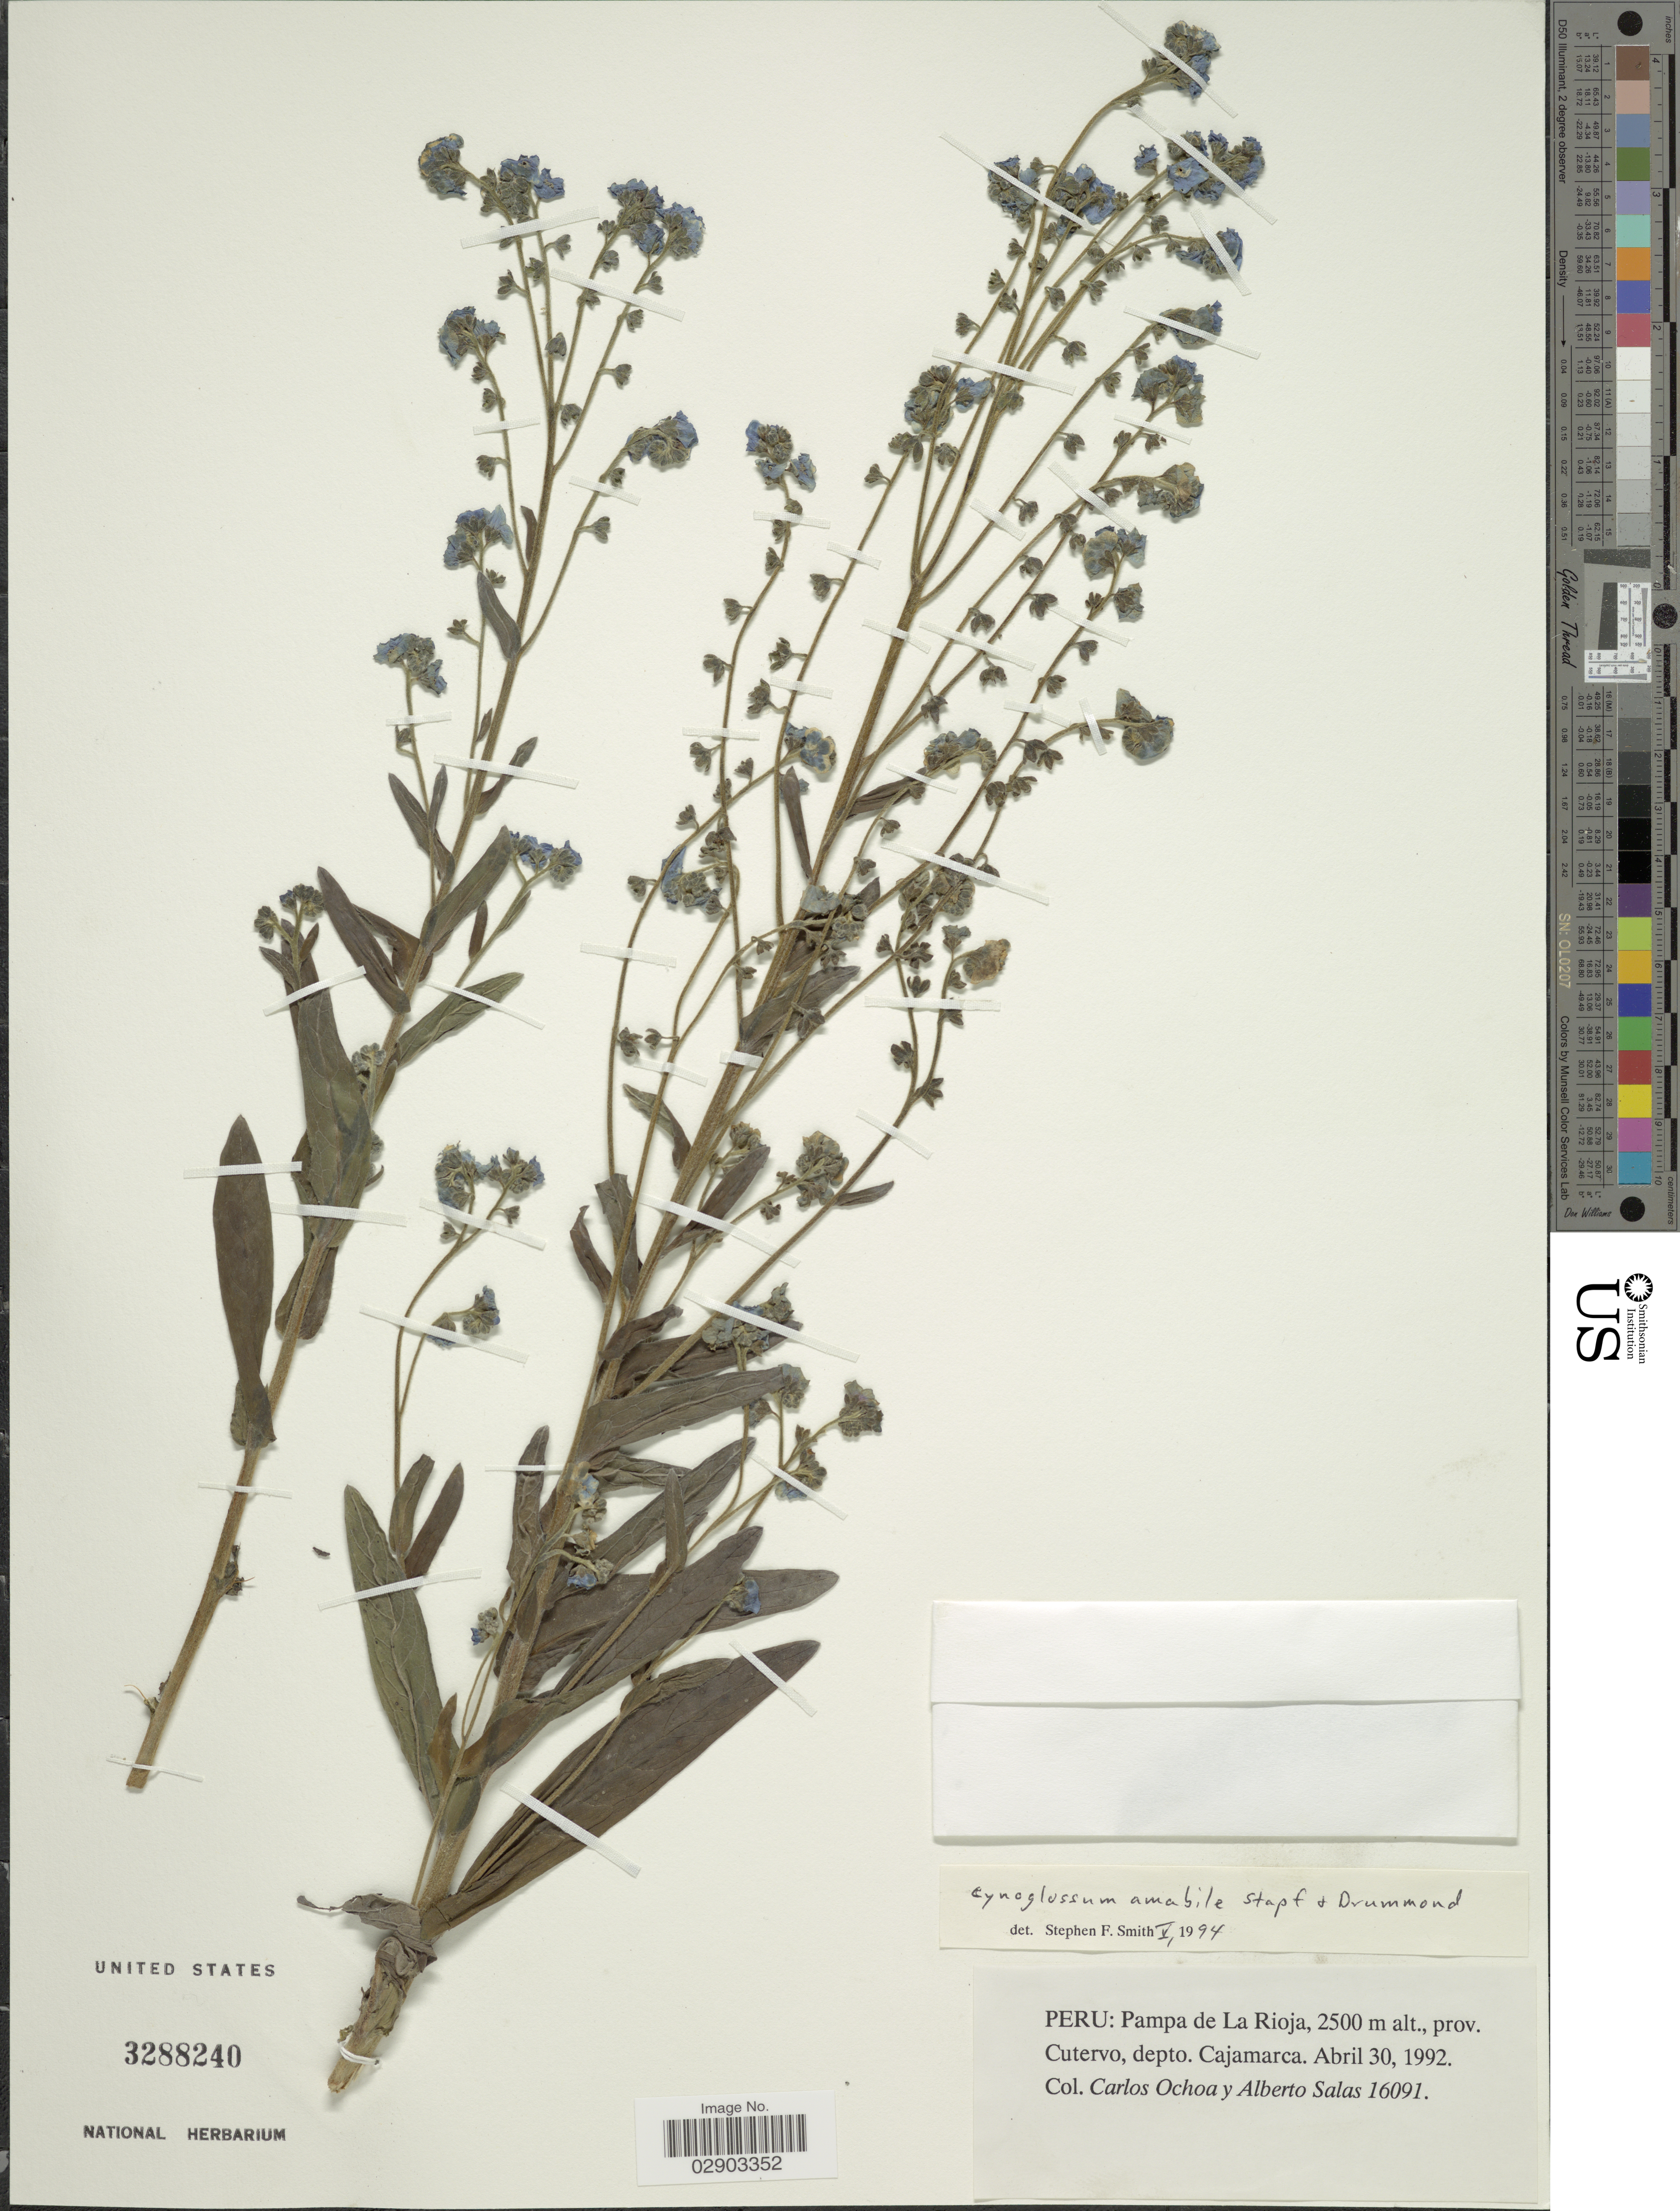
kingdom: Plantae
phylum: Tracheophyta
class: Magnoliopsida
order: Boraginales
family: Boraginaceae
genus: Cynoglossum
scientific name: Cynoglossum amabile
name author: Stapf & J.R. Drumm.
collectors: C. Ochoa & A. Salas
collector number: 16091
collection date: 1992-04-30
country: Peru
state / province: Cajamarca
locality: Pampa de La Rioja, prov. Cutervo, depto. Cajamarca.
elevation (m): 2500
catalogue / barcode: US 3288240